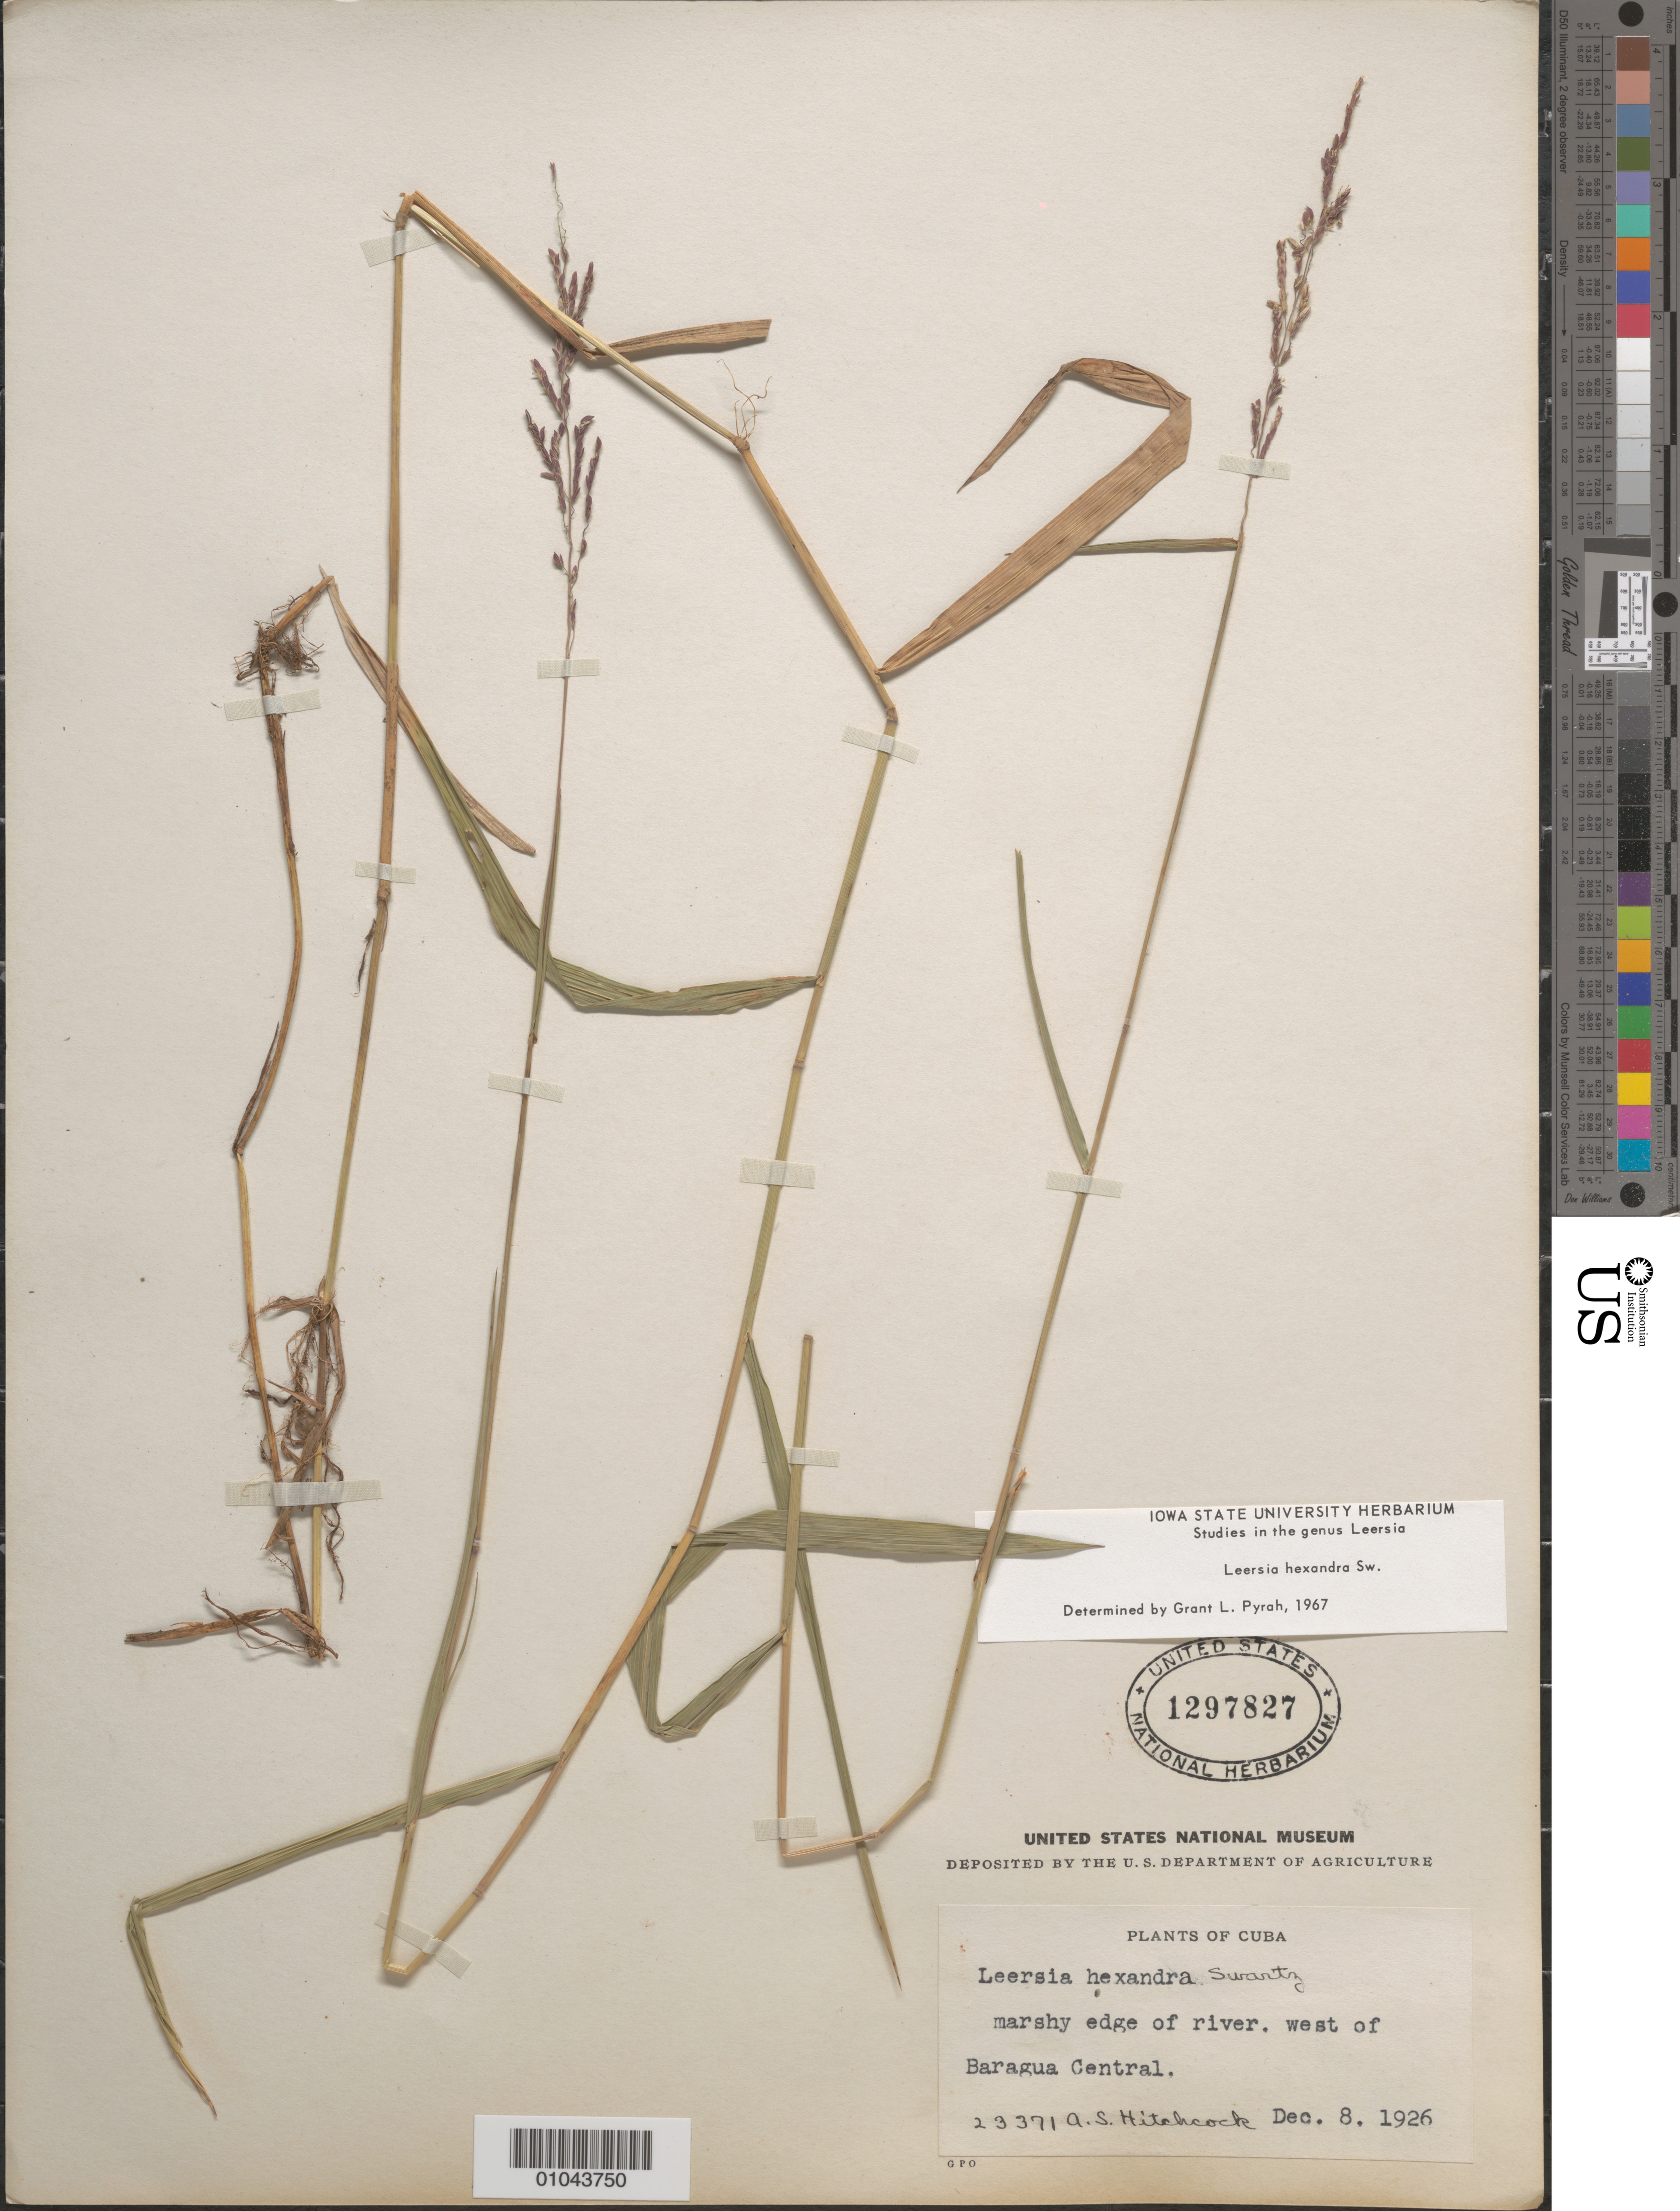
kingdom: Plantae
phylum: Tracheophyta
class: Liliopsida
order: Poales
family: Poaceae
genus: Leersia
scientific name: Leersia hexandra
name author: Sw.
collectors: A. S. Hitchcock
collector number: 23371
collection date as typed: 08 Dec 1926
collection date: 1926-12-08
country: Cuba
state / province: Ciego de Ávila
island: Cuba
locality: West of Baragua Central, marshy edge of river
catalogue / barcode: US 1297827